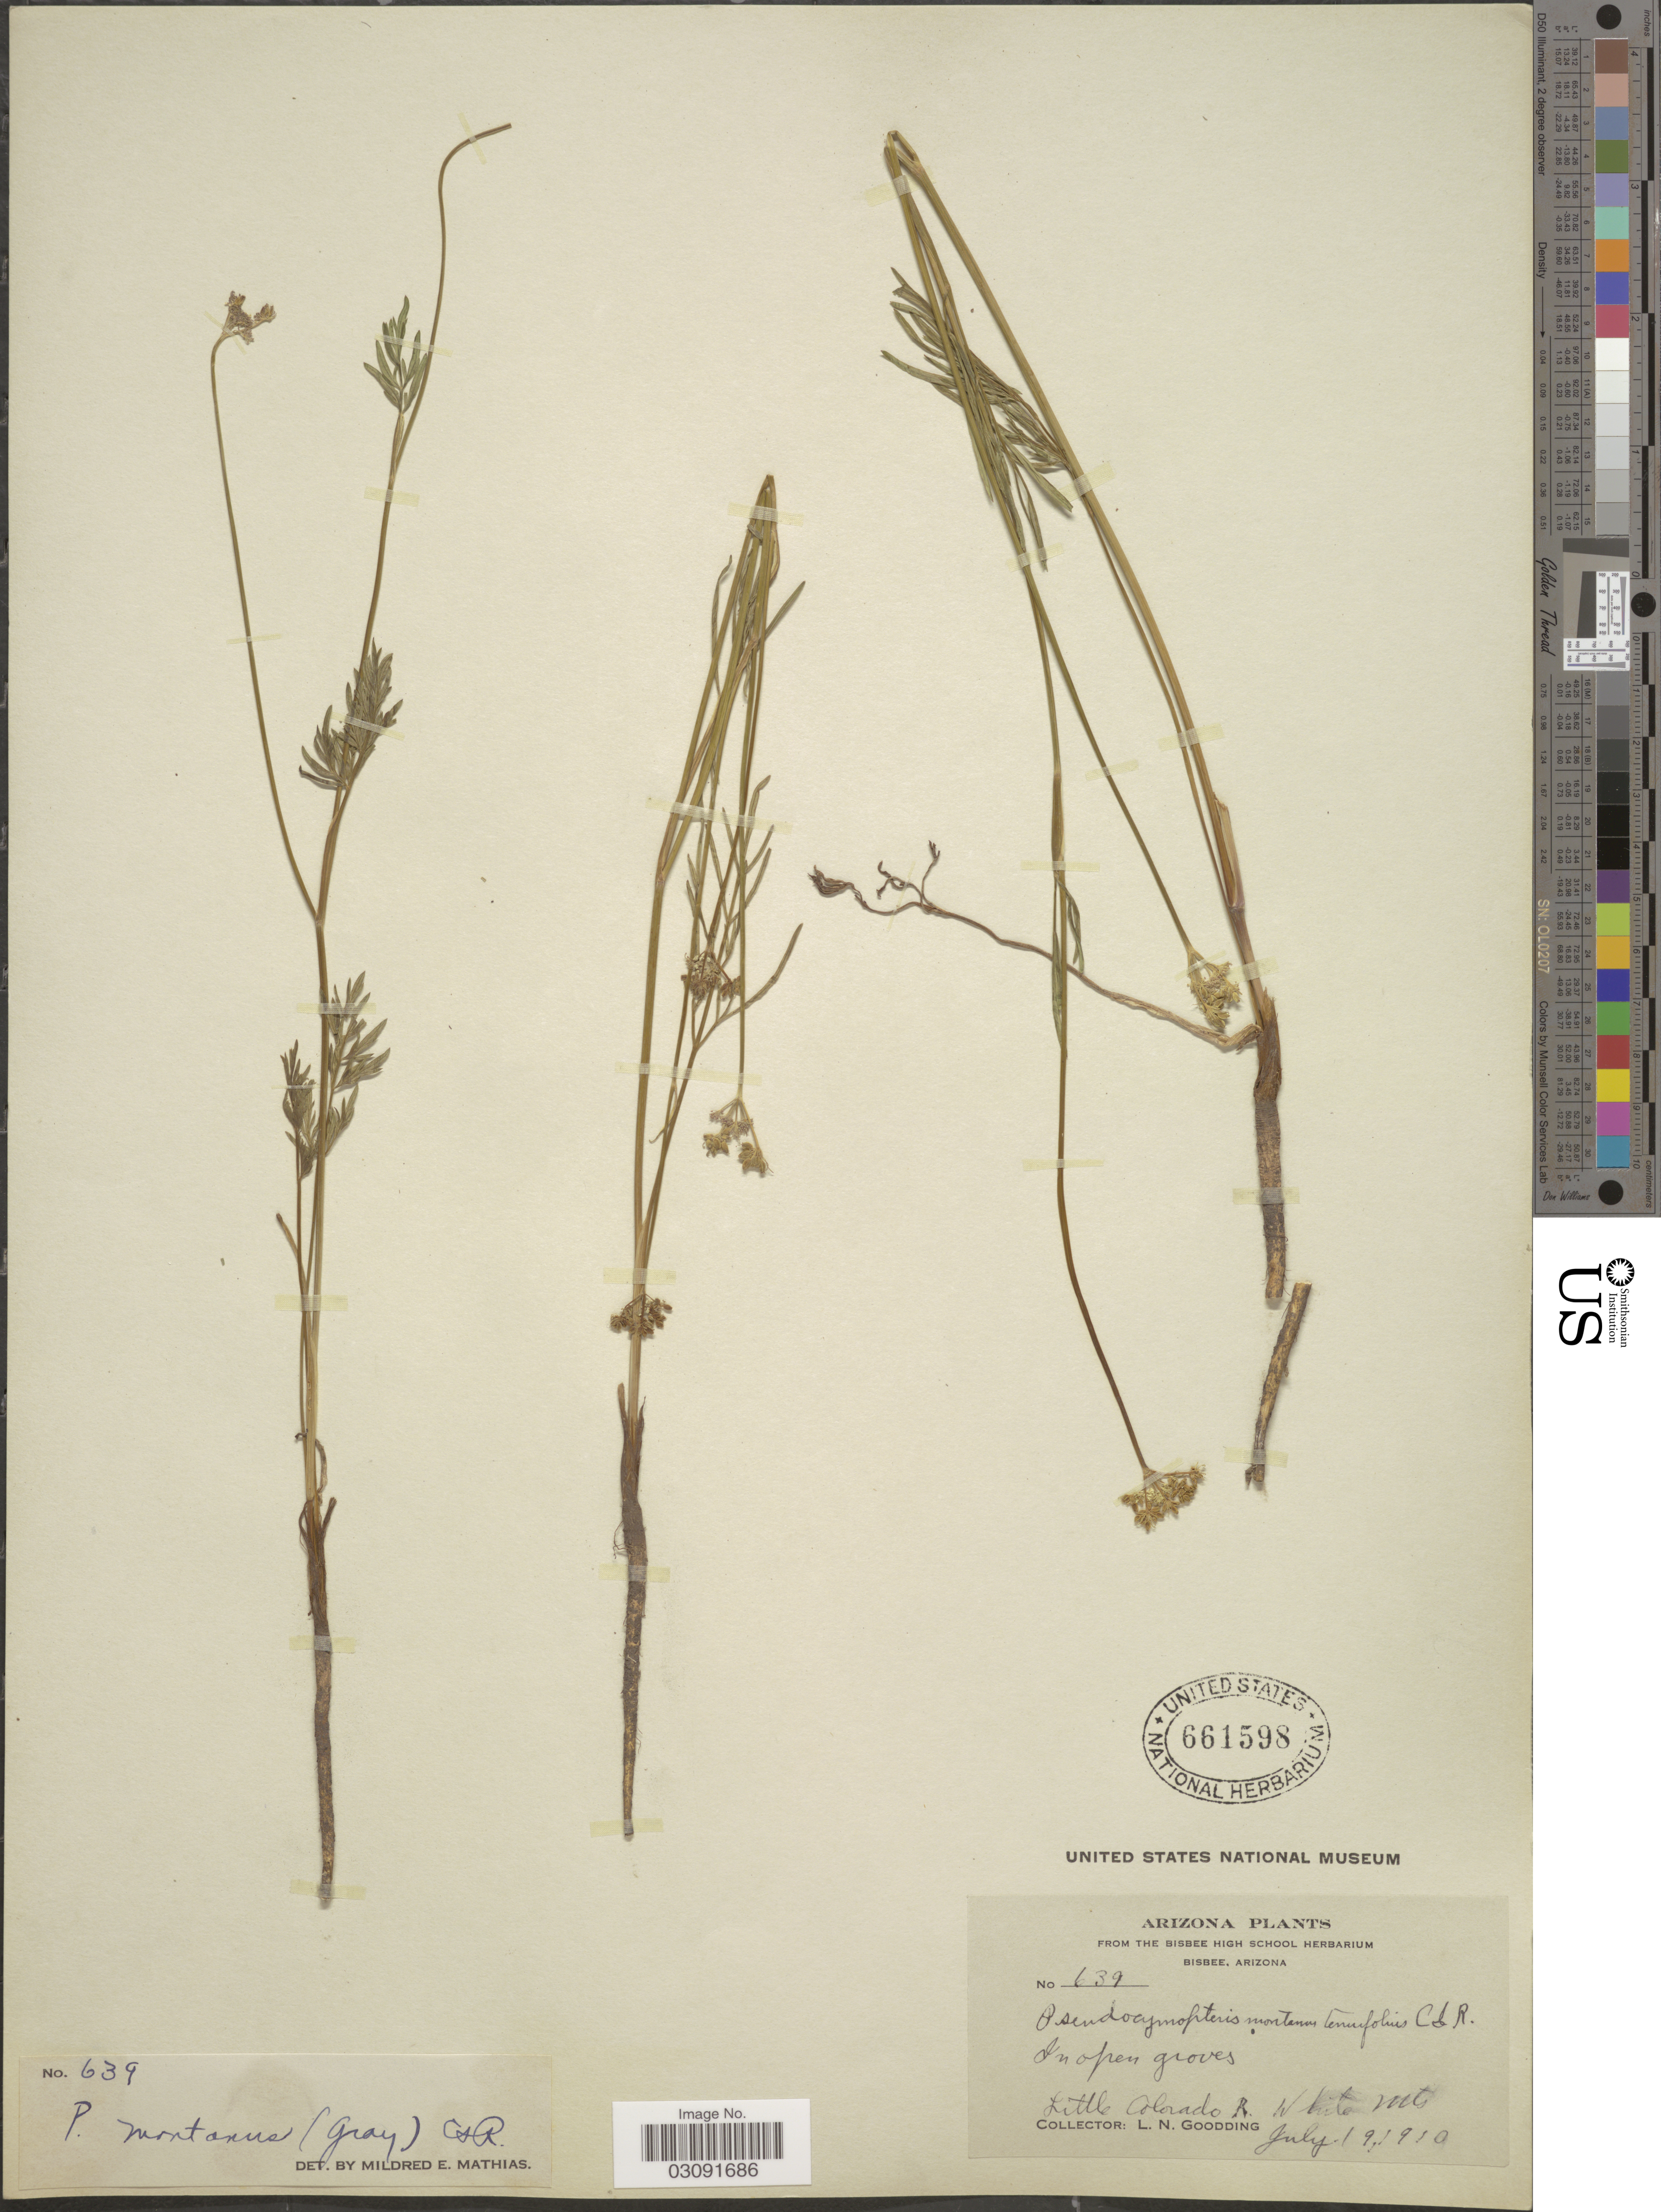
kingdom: Plantae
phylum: Tracheophyta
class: Magnoliopsida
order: Apiales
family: Apiaceae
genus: Pseudocymopterus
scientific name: Pseudocymopterus montanus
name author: (A. Gray) J.M. Coult. & Rose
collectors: L. N. Goodding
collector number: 639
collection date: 1910-07-19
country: United States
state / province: Arizona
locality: Little Colorado R., White Mts.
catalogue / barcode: US 661598